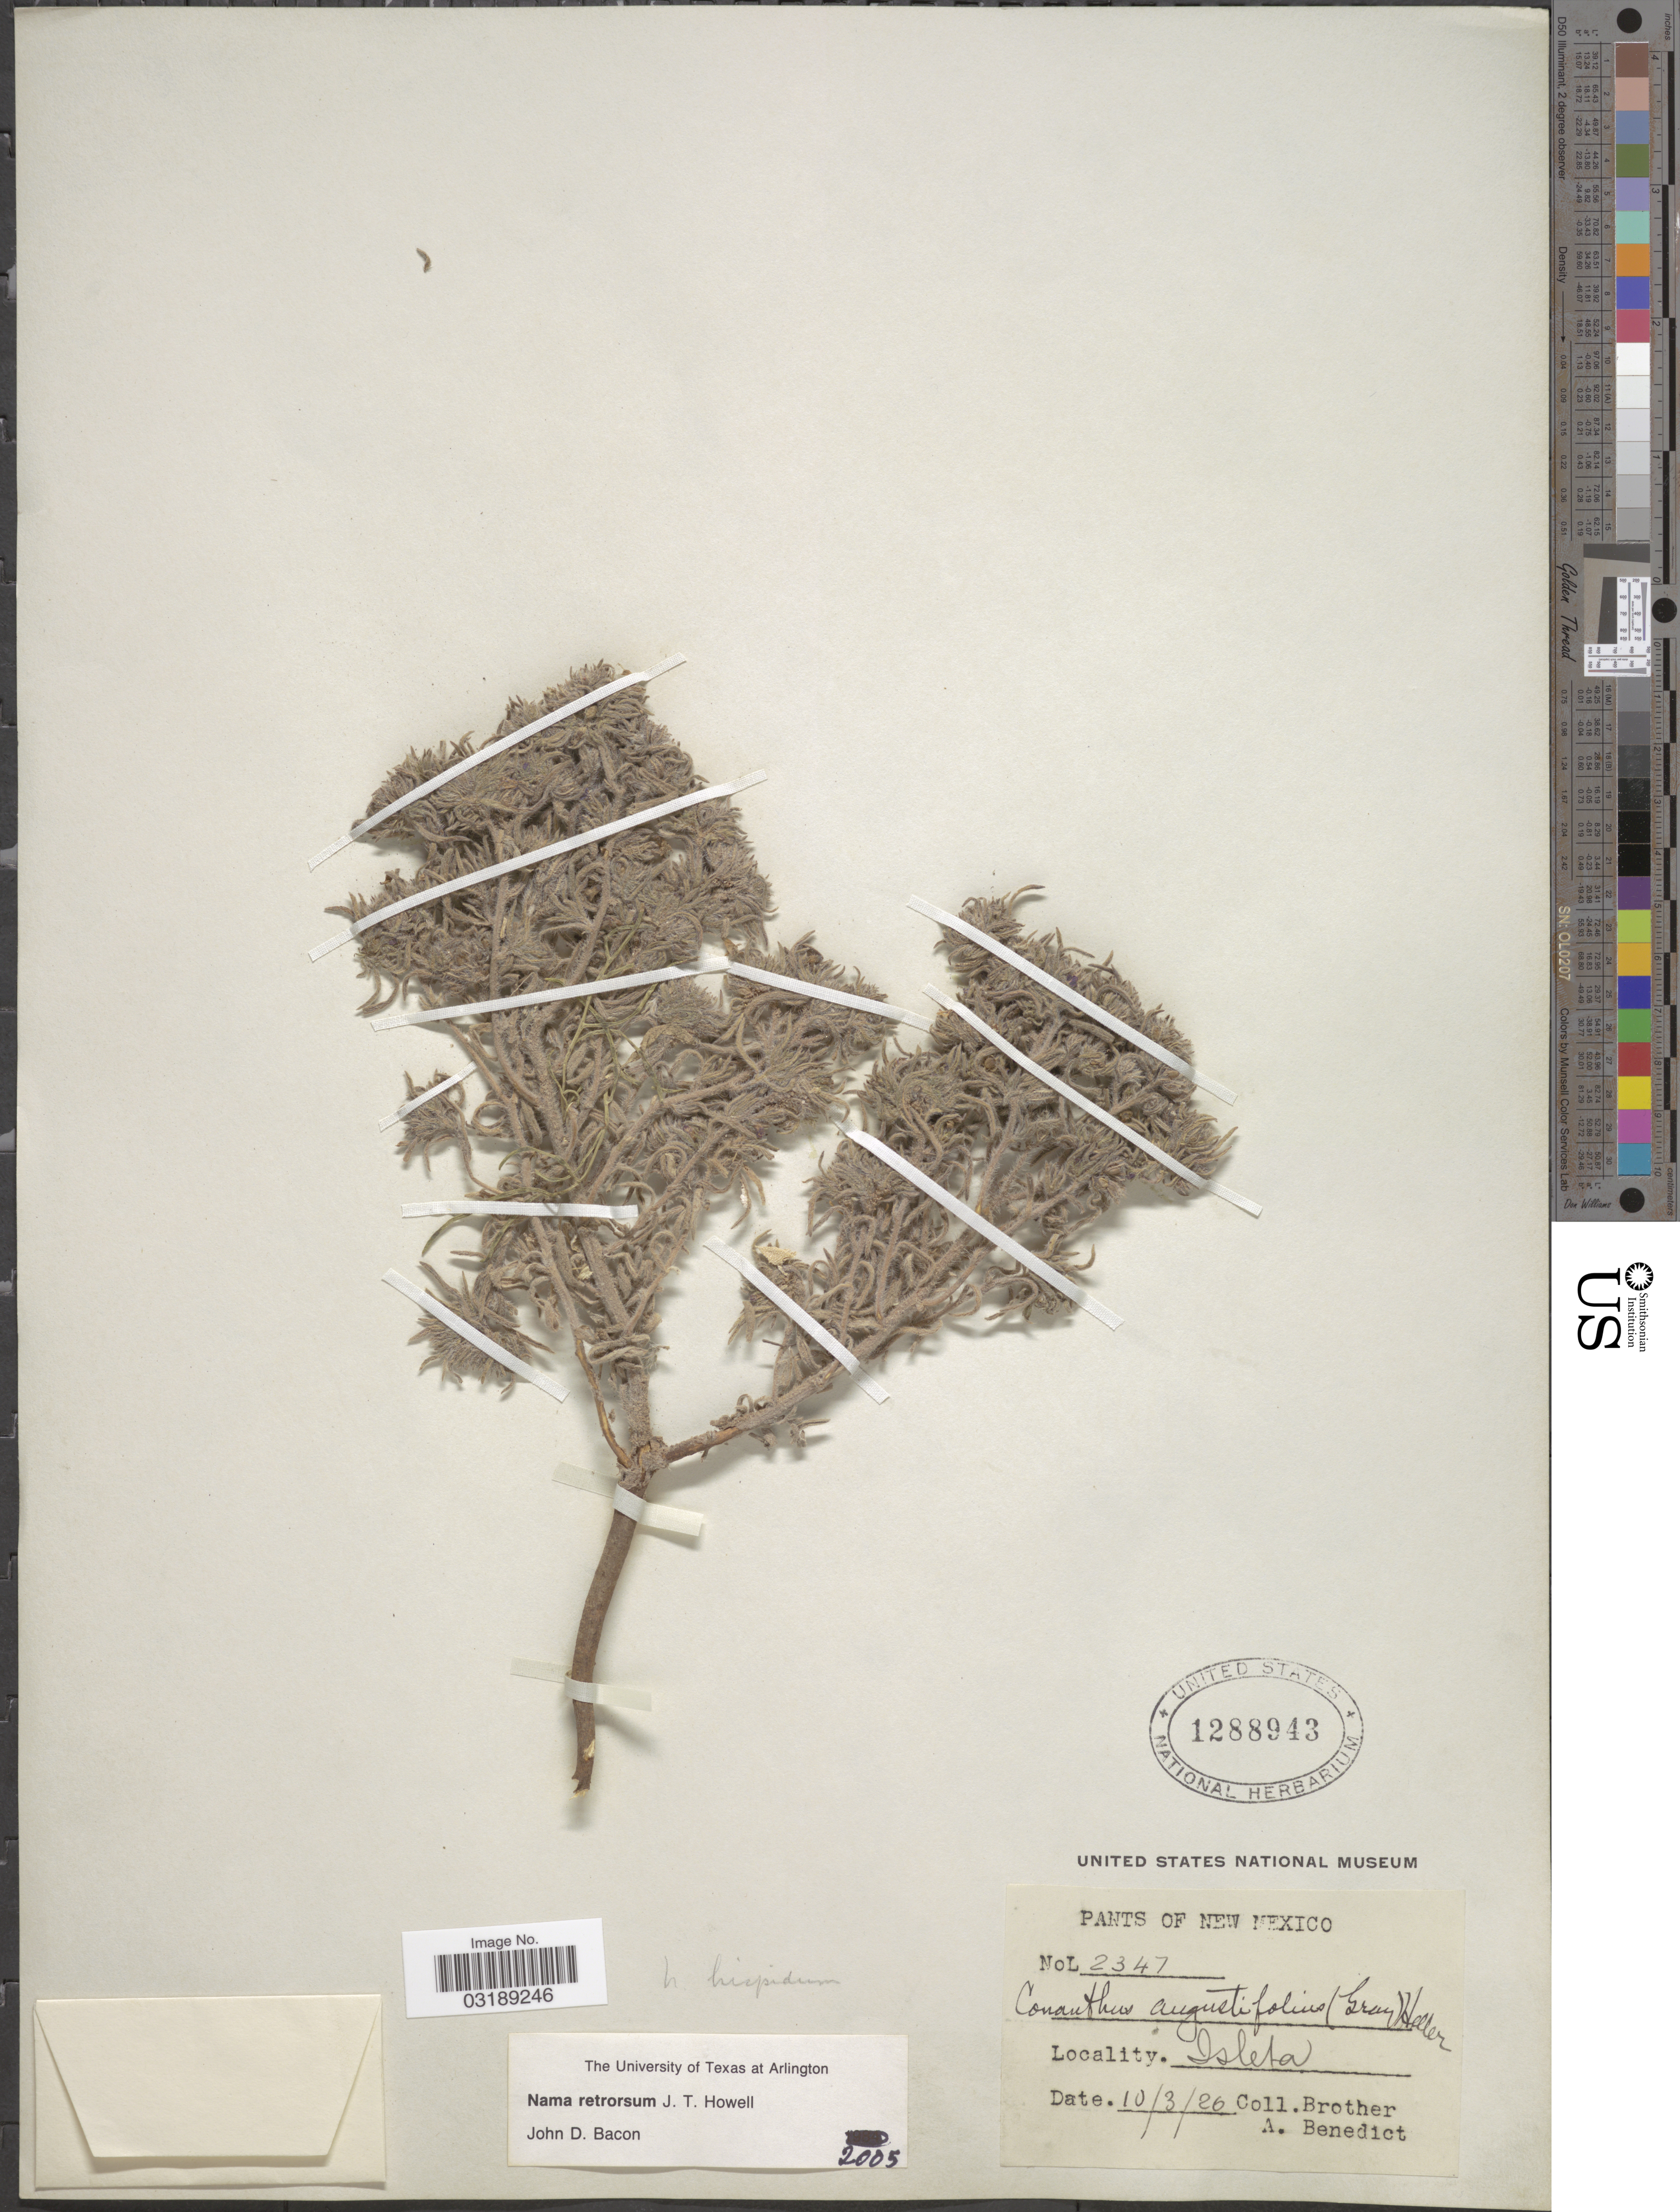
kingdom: Plantae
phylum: Tracheophyta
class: Magnoliopsida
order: Boraginales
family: Namaceae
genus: Nama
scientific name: Nama retrorsa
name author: J.T. Howell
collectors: Bro. Benedict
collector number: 2347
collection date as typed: Transcribed d/m/y: 3/10/26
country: United States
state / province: New Mexico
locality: Isleta.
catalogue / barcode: US 1288943